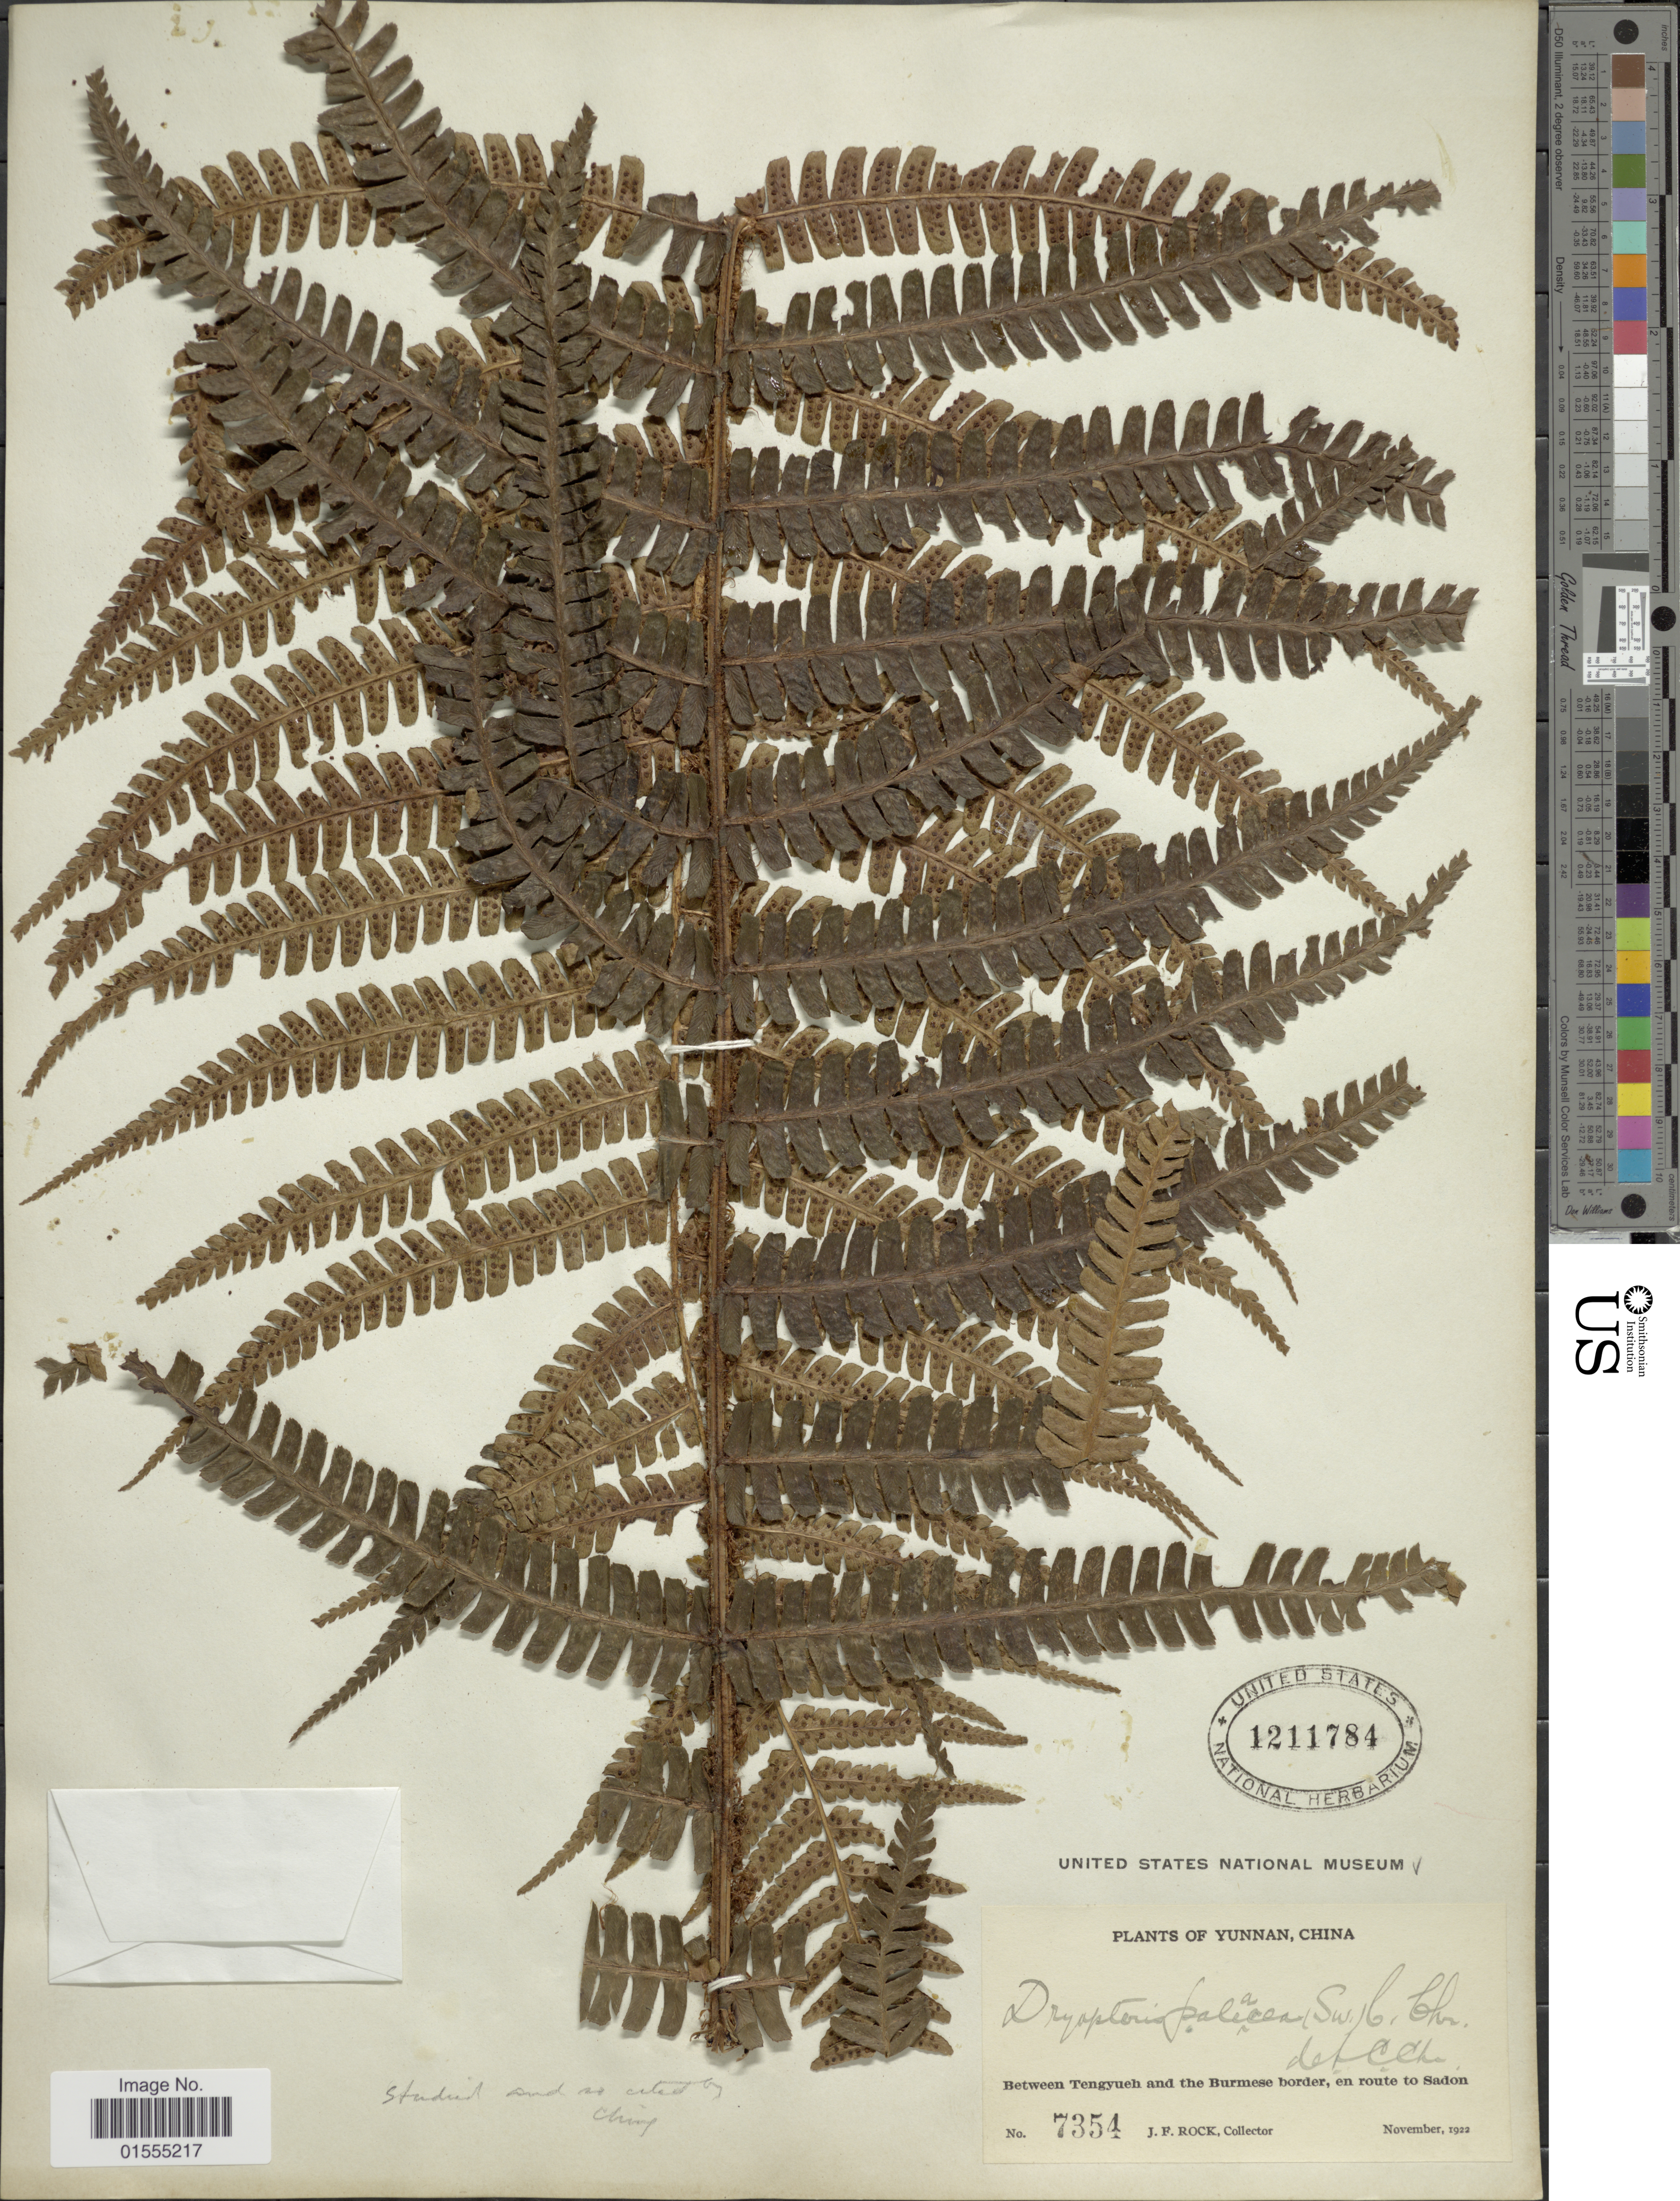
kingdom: Plantae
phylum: Tracheophyta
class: Polypodiopsida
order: Polypodiales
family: Dryopteridaceae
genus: Dryopteris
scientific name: Dryopteris wallichiana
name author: (Spreng.) Hyl.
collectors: J. Rock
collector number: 7354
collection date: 1922-11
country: China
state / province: Yunnan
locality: Between Tengyueh and the Burmese border, en route to Sadon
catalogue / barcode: US 1211784